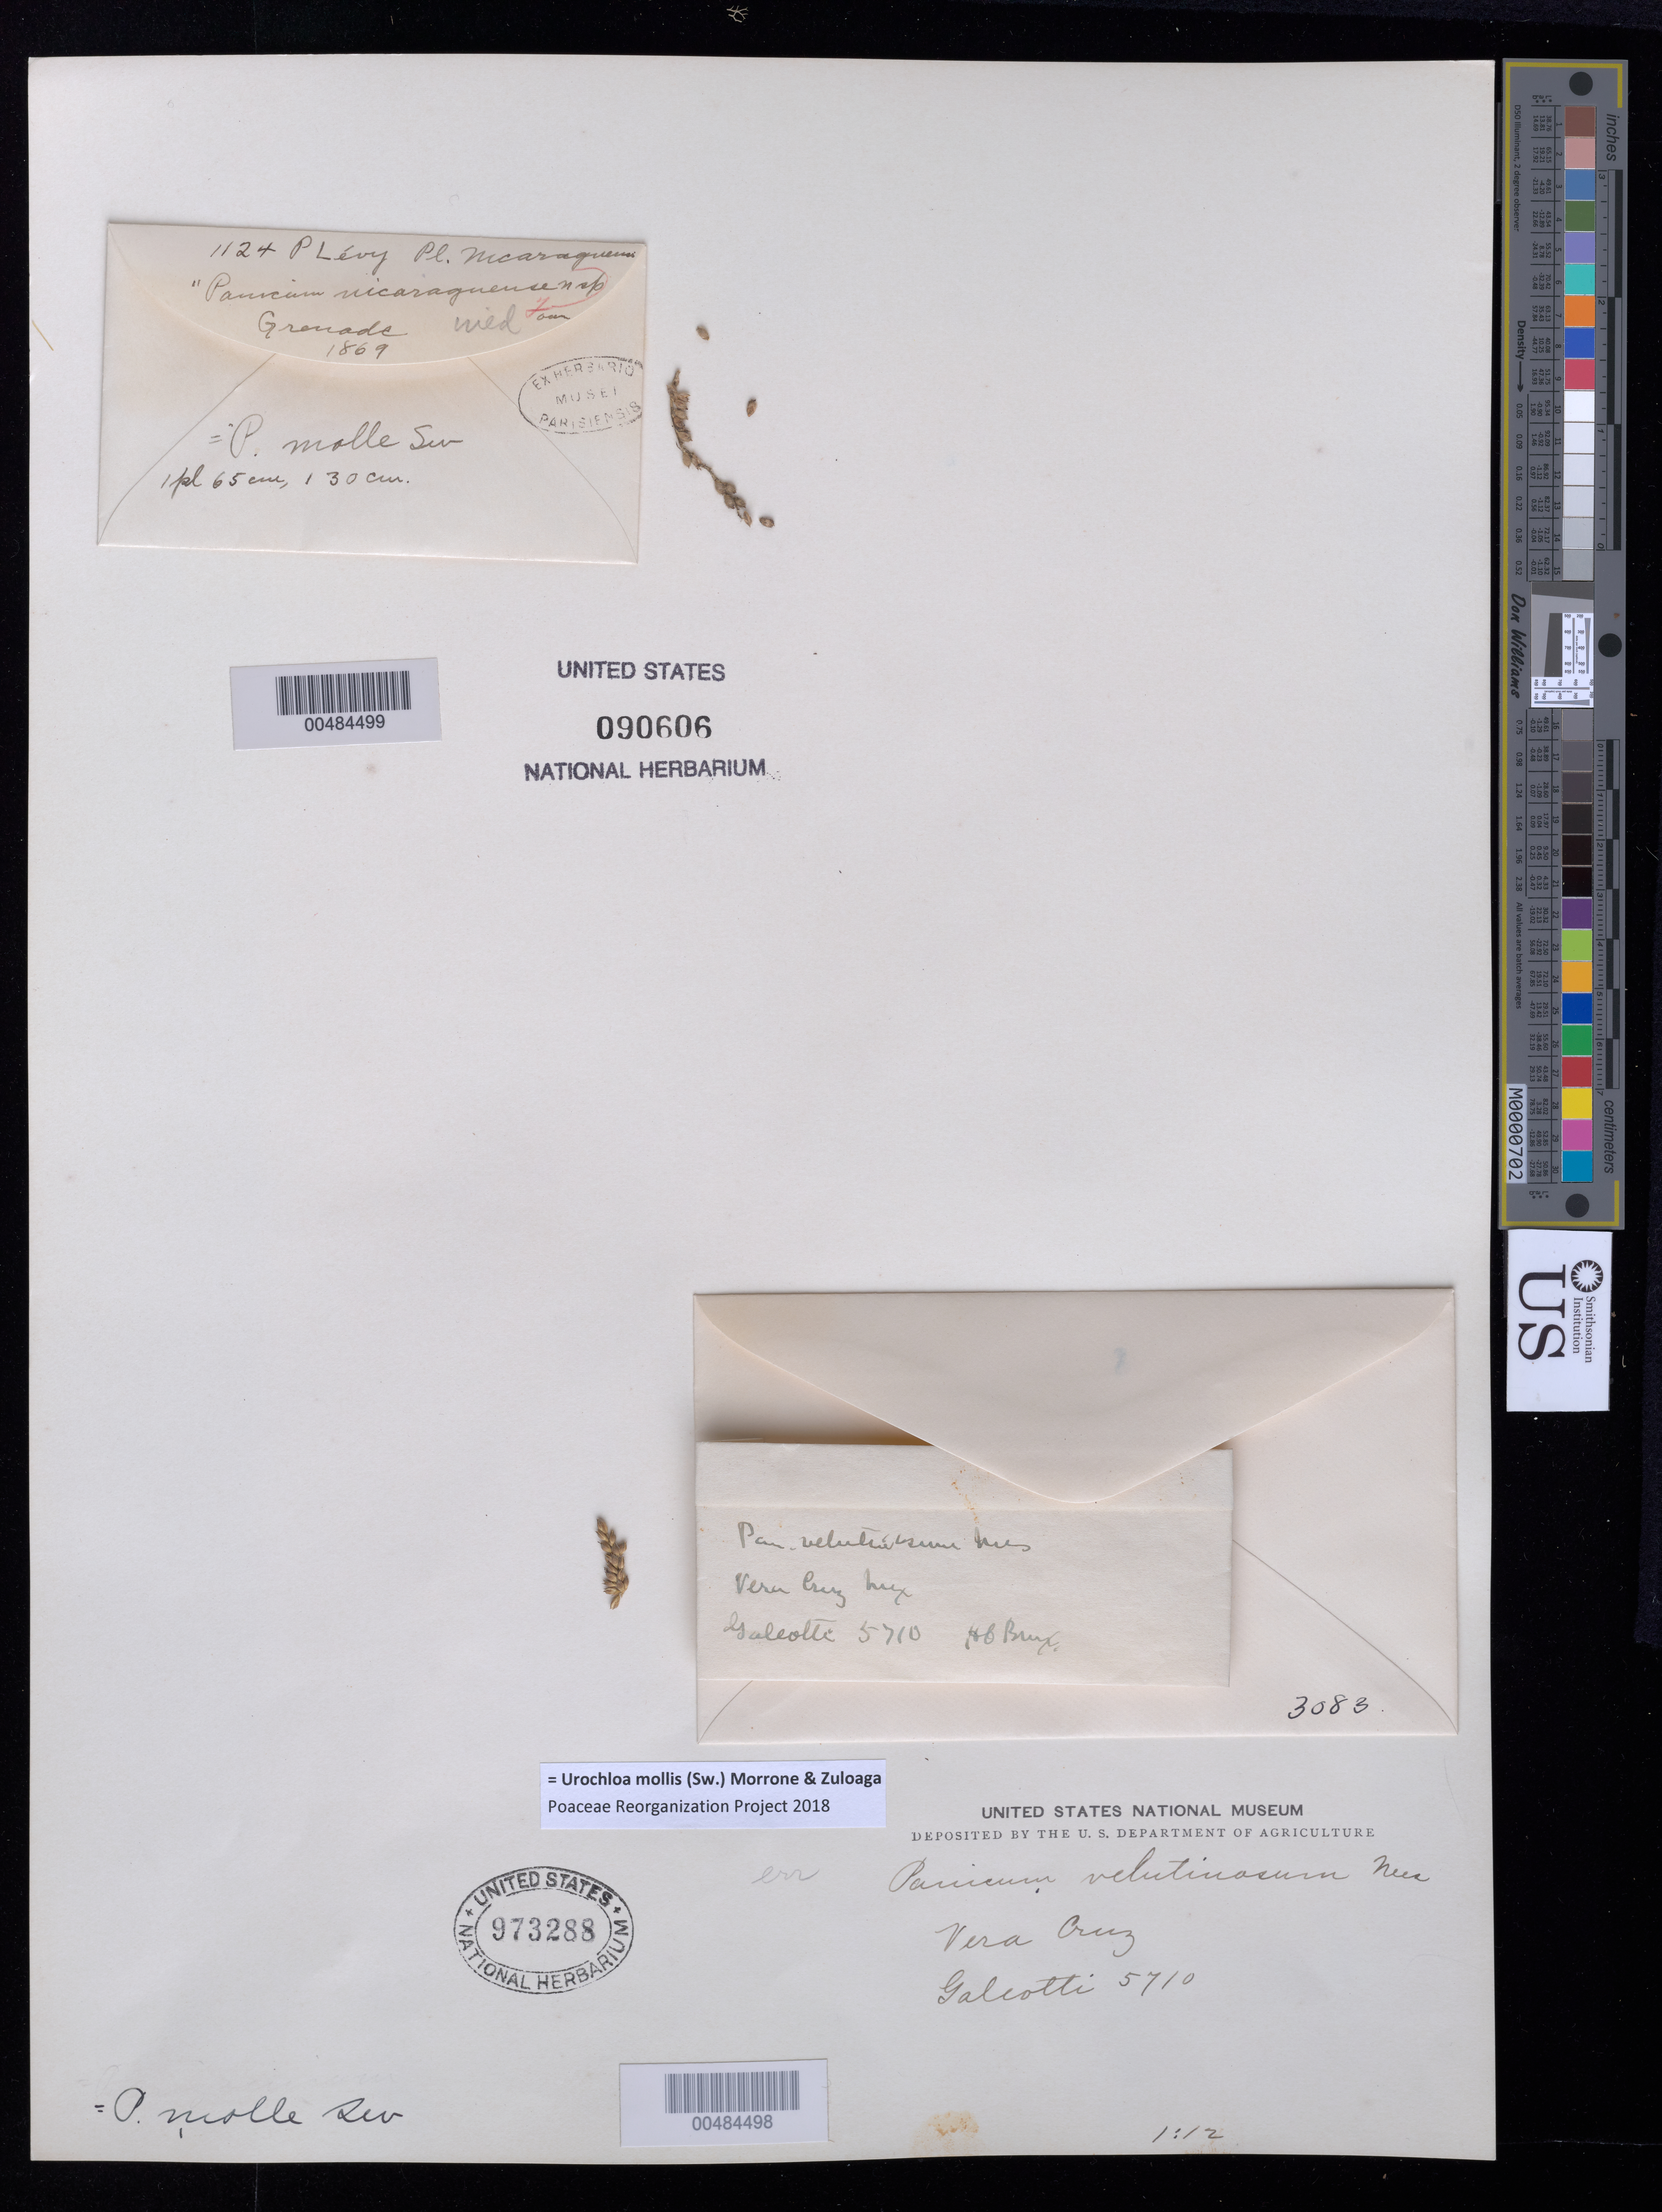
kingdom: Plantae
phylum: Tracheophyta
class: Liliopsida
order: Poales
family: Poaceae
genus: Brachiaria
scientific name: Brachiaria molle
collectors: H. G. Galeotti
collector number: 5710/3083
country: Mexico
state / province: Veracruz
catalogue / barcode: US 973288